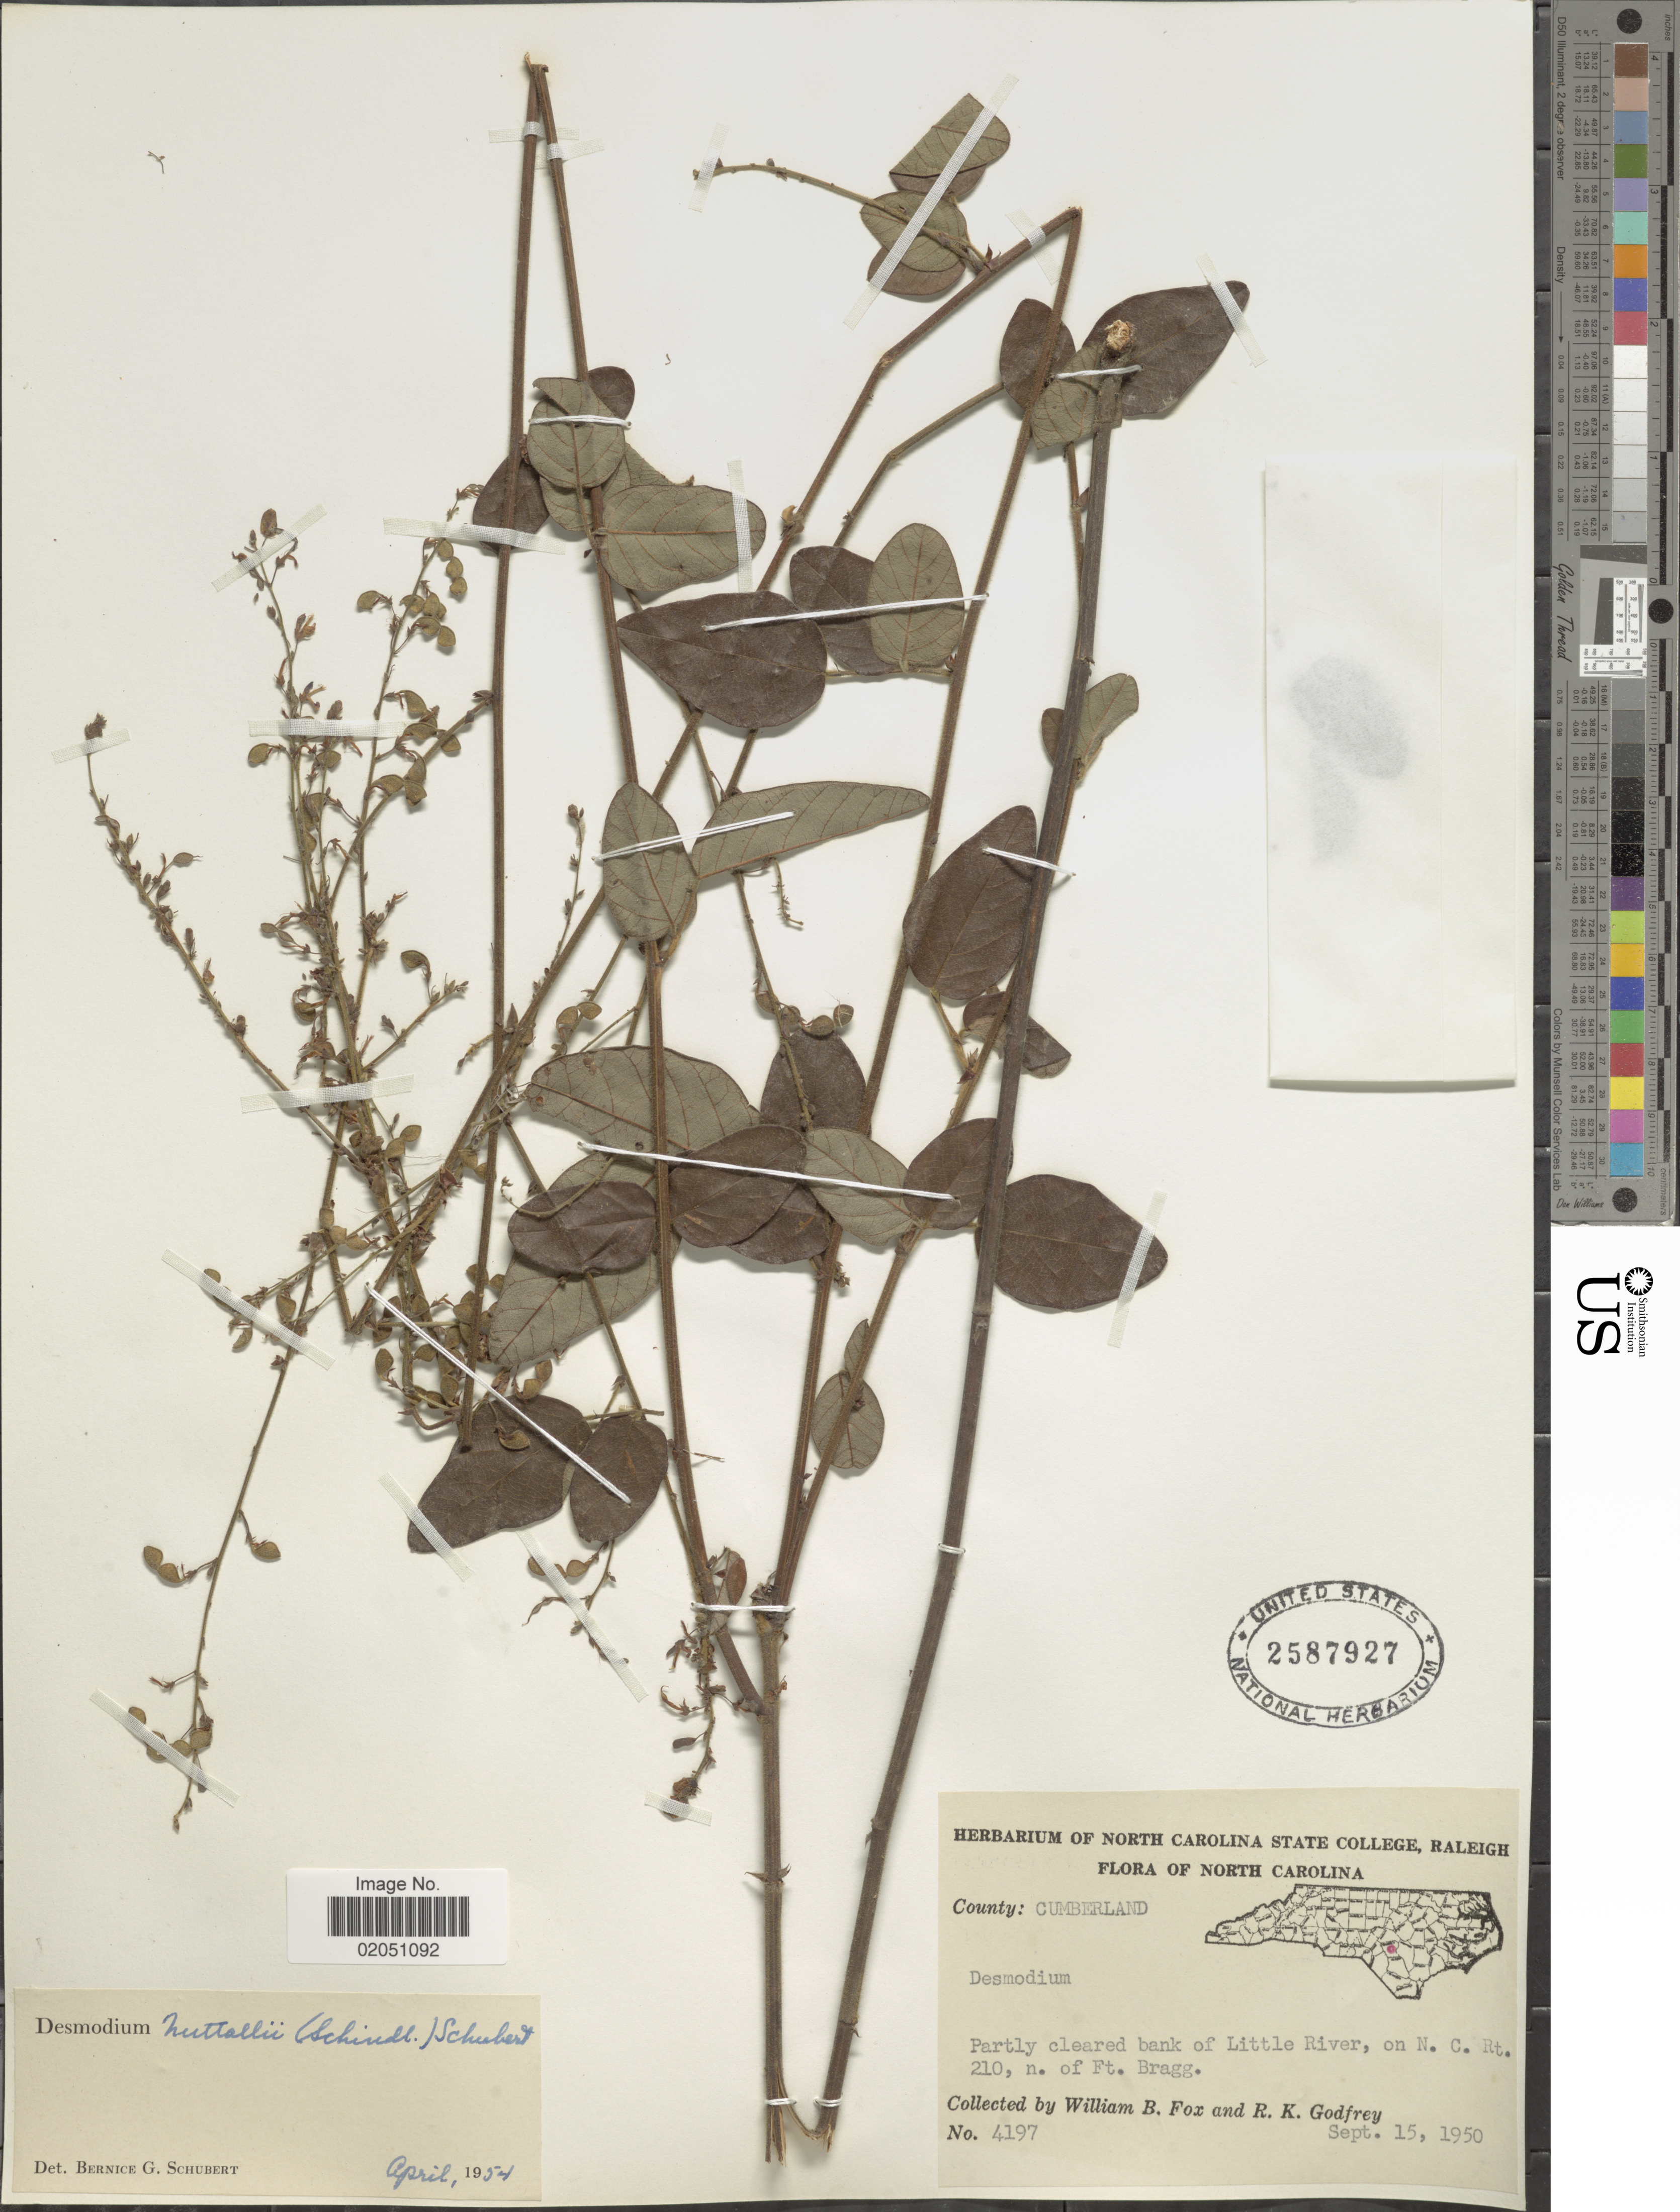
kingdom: Plantae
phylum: Tracheophyta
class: Magnoliopsida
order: Fabales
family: Fabaceae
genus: Desmodium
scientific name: Desmodium nuttallii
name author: (Schindl.) B.G. Schub.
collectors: W. B. Fox & R. K. Godfrey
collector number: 4197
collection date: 1950-09-15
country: United States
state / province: North Carolina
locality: County: Cumberland, Partly cleared bank of Little River, on N.C. Rt. 210, n of Ft. Bragg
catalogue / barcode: US 2587927